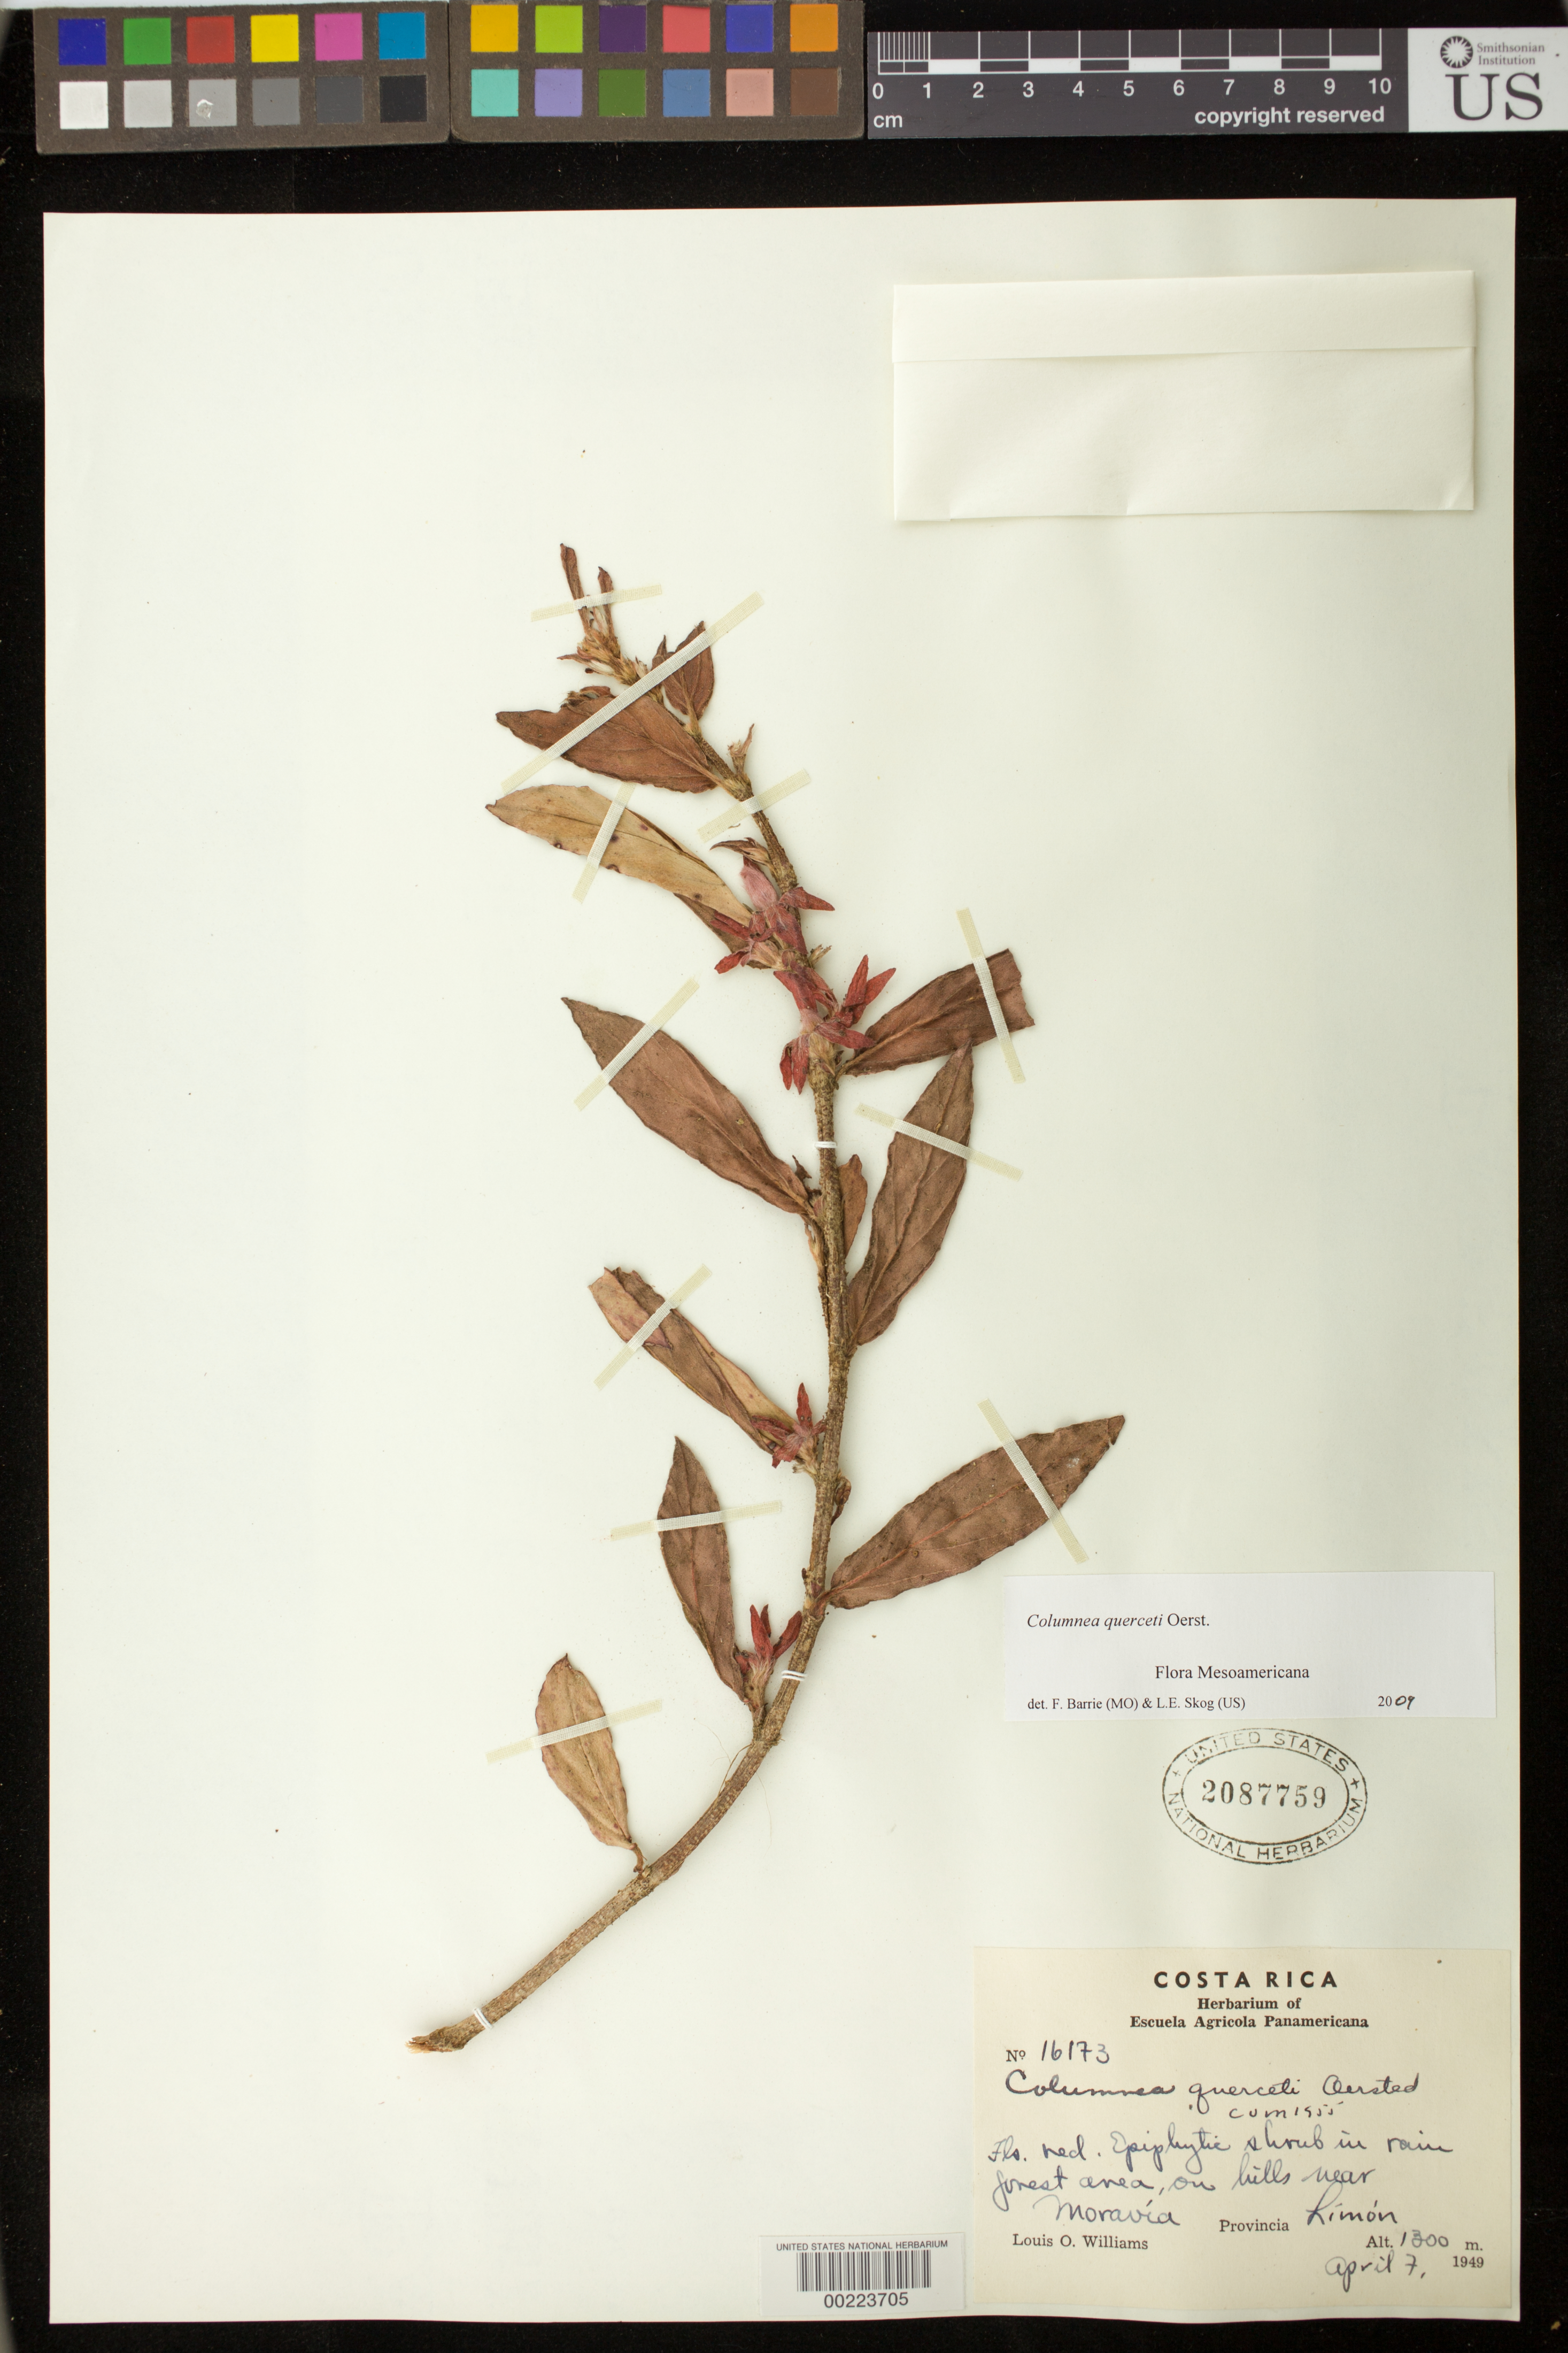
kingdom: Plantae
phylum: Tracheophyta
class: Magnoliopsida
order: Lamiales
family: Gesneriaceae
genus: Columnea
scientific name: Columnea querceti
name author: Oerst.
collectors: L. O. Williams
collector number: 16173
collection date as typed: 07 Apr 1949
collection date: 1949-04-07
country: Costa Rica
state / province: Limón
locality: Near Moravia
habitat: In rain forest area, on hills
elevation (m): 1300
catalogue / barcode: US 2087759